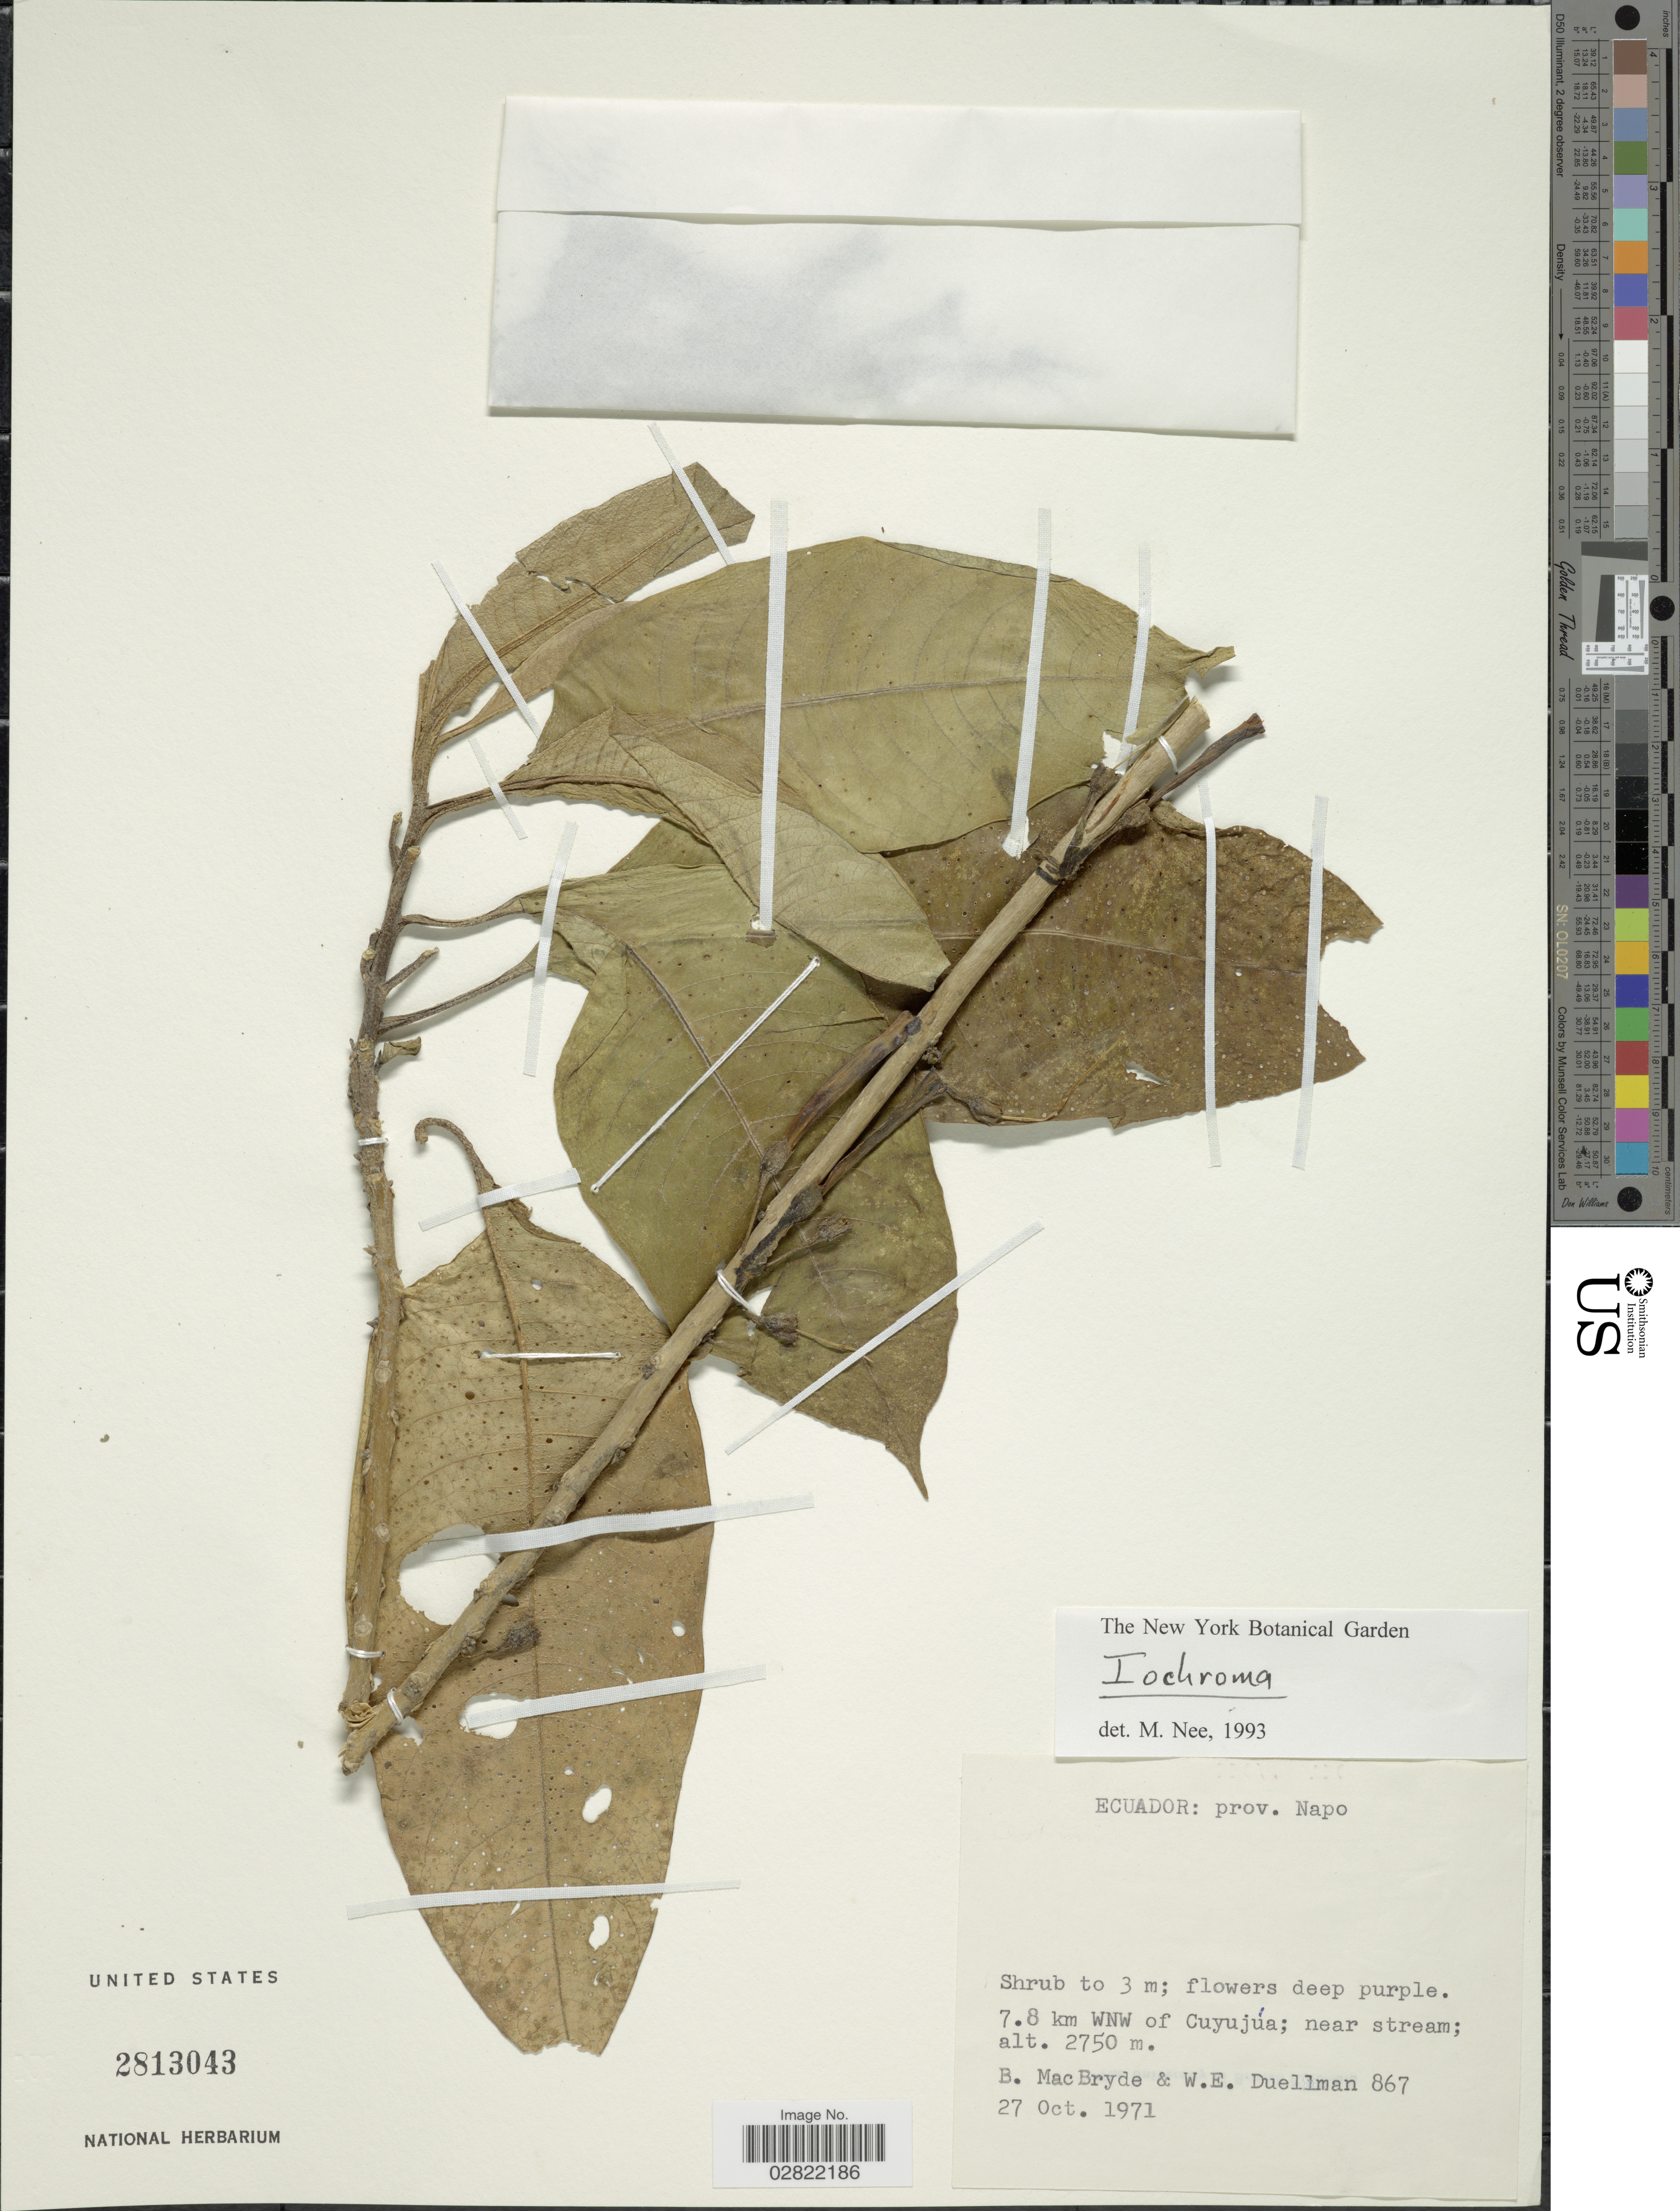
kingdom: Plantae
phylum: Tracheophyta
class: Magnoliopsida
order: Solanales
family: Solanaceae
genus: Iochroma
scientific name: Iochroma sp.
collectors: B. MacBryde & W. Duellman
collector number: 867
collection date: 1971-10-27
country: Ecuador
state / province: Napo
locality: Prov. Napo, 7.8 km WNW of Cuyujúa, near stream.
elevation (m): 2750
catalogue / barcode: US 2813043